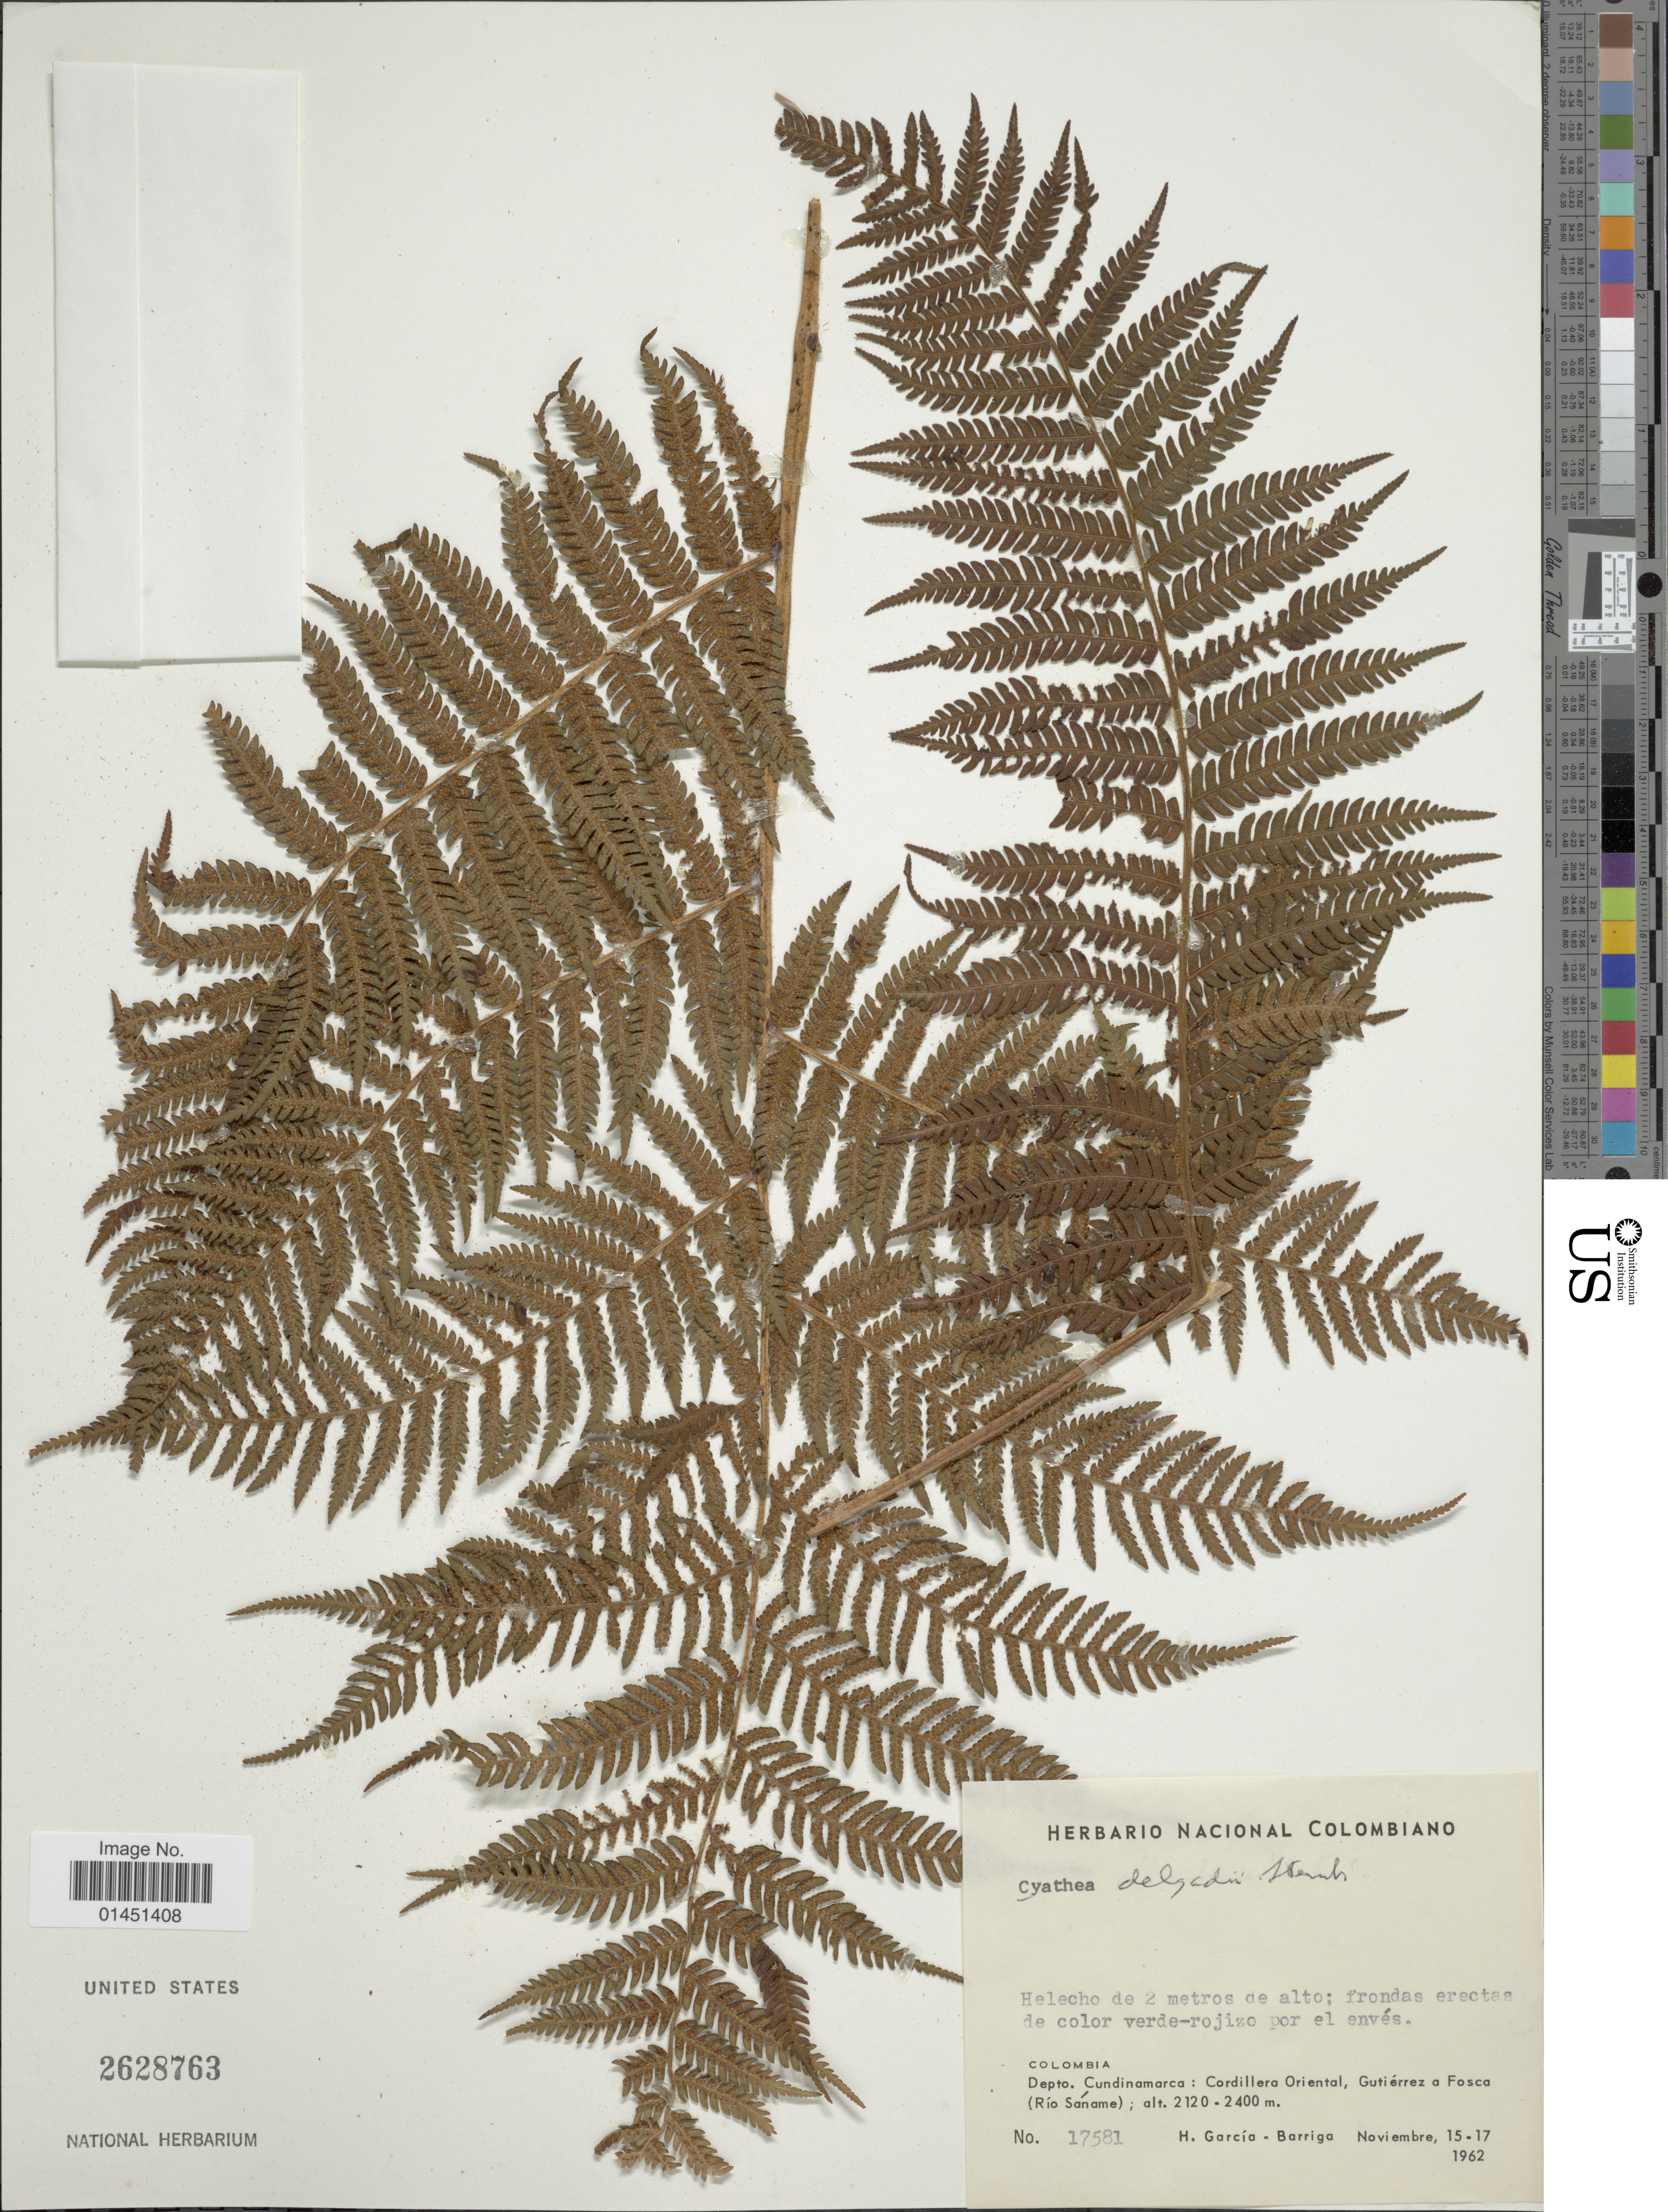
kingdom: Plantae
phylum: Tracheophyta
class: Polypodiopsida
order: Cyatheales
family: Cyatheaceae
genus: Cyathea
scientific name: Cyathea delgadii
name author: Pohl ex Sternb.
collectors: H. García Barriga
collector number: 17581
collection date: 1962-11-15/1962-11-17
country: Colombia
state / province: Cundinamarca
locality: Cordillera Oriental, Gutierrea a Fosca (Rio Saname)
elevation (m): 2120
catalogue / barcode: US 2628763